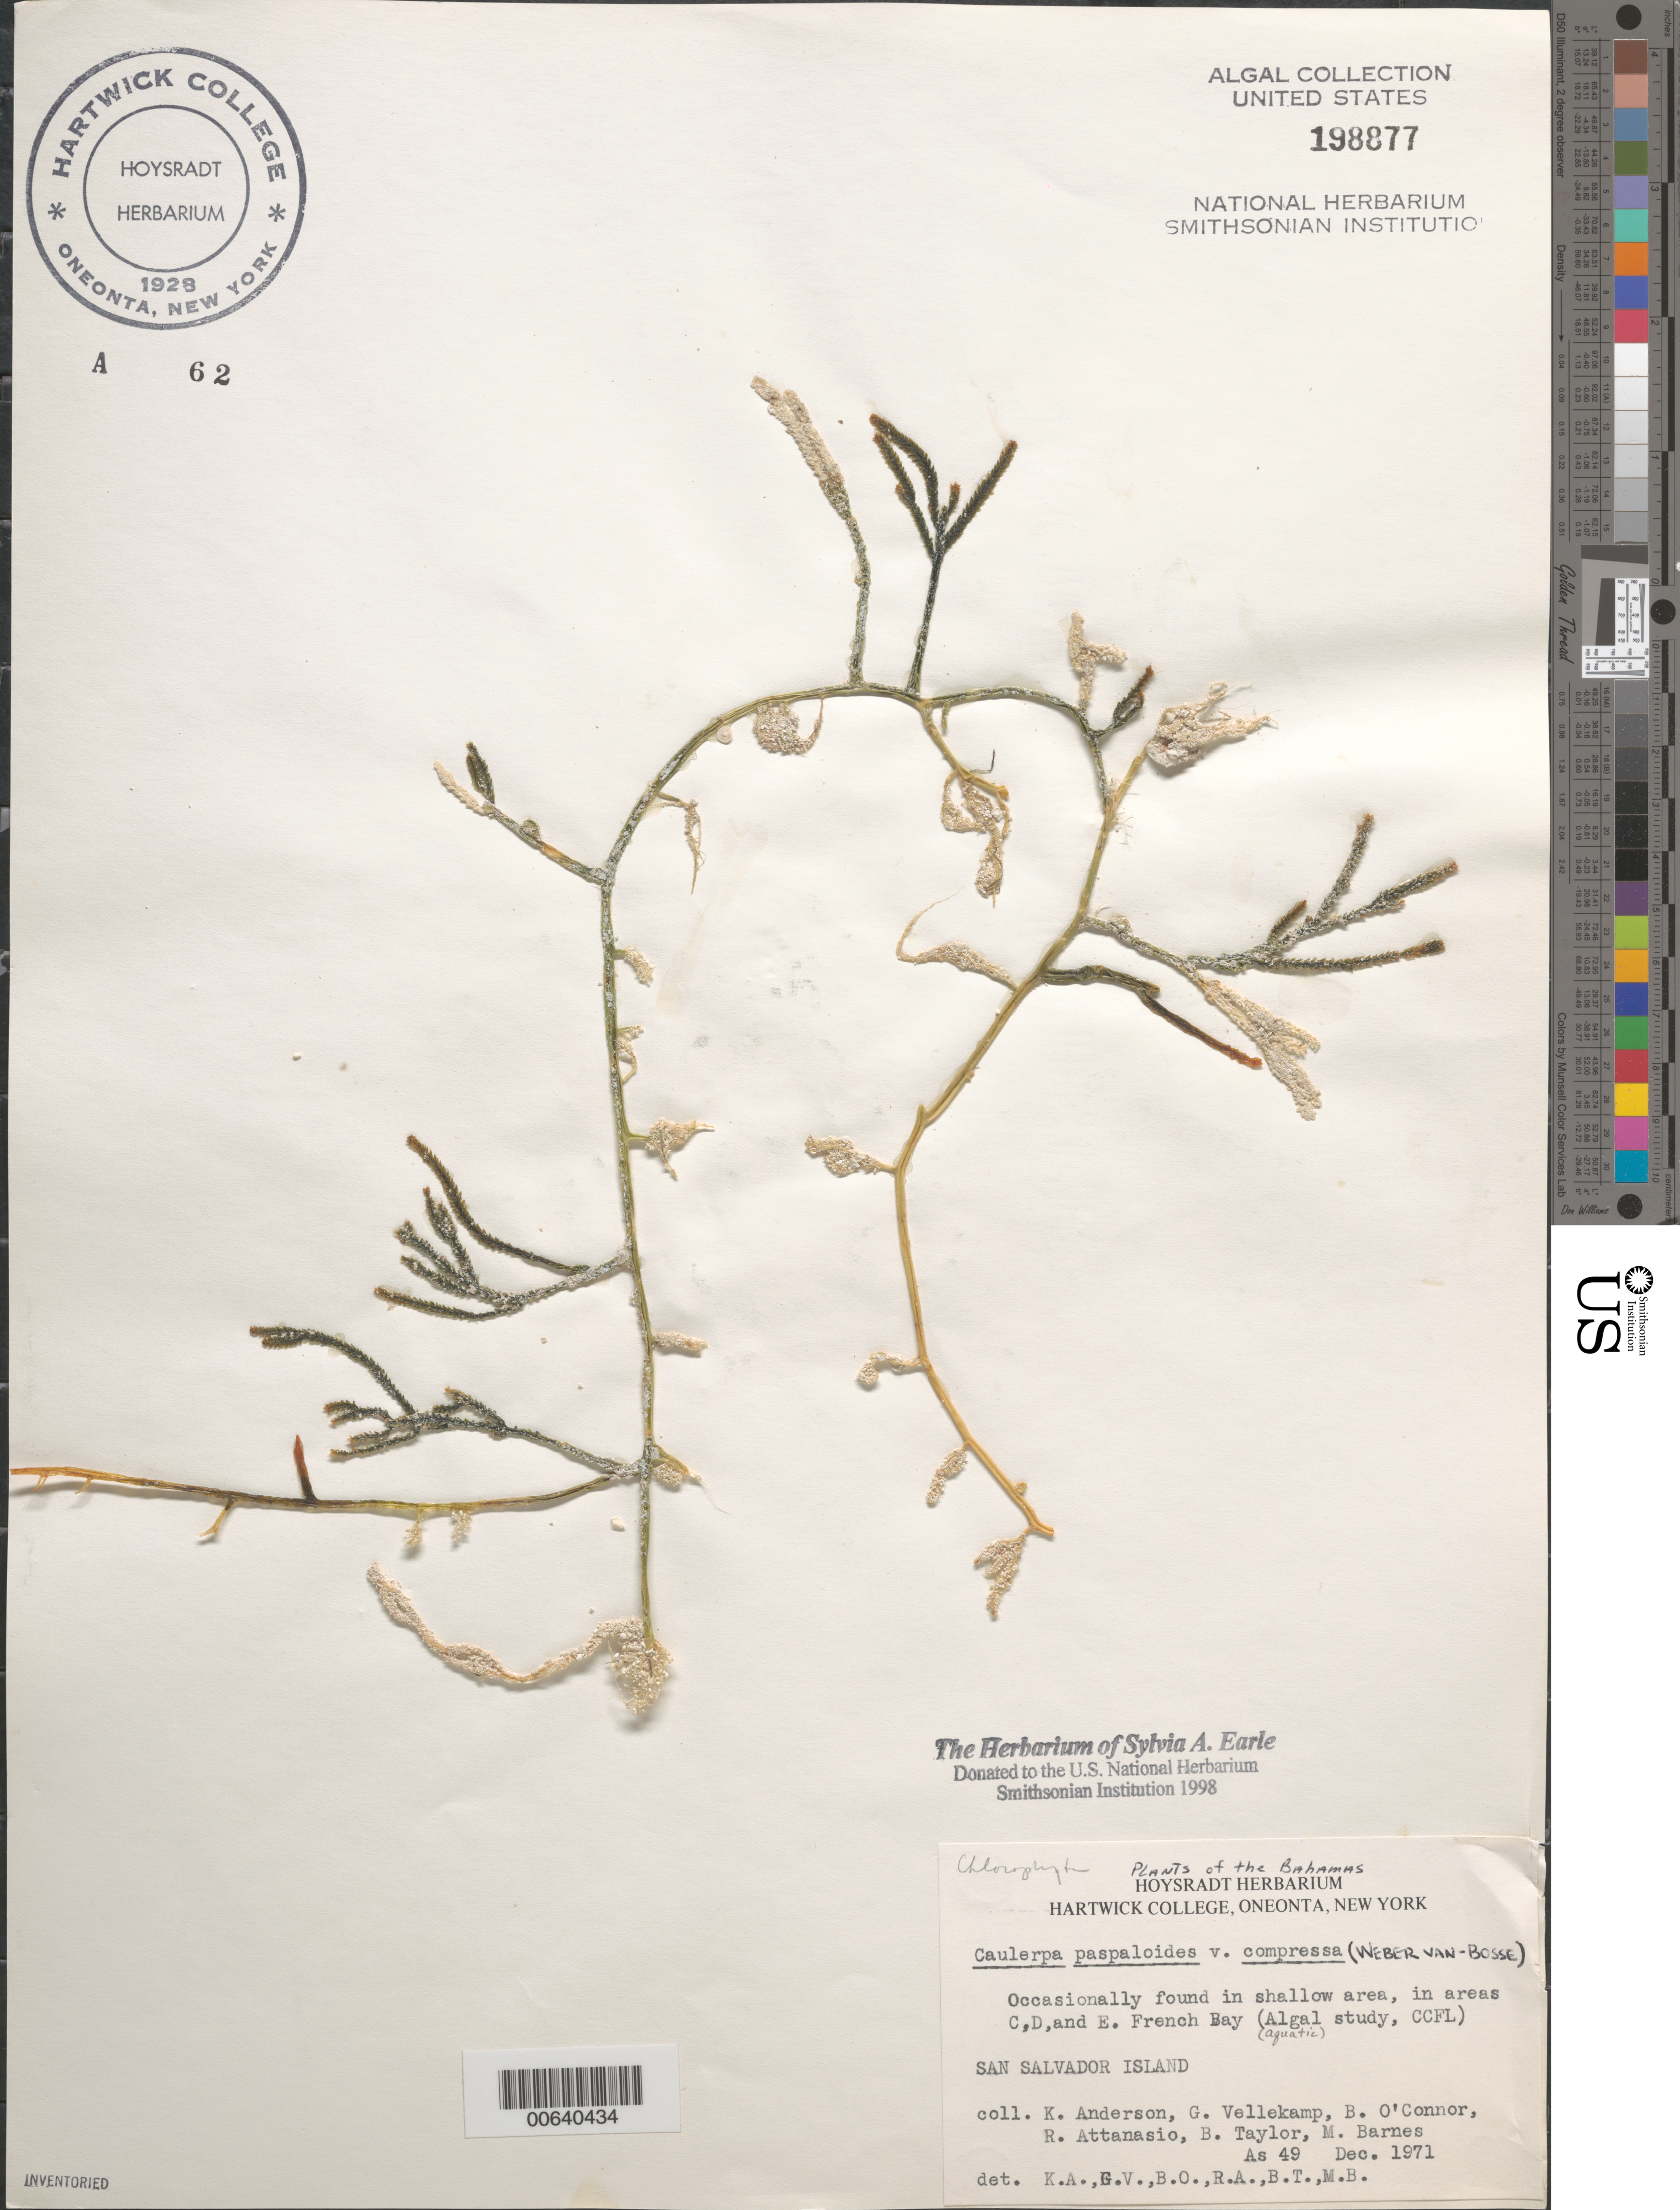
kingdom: Plantae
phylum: Chlorophyta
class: Ulvophyceae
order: Bryopsidales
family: Caulerpaceae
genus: Caulerpa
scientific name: Caulerpa paspaloides var. compressa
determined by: Anderson, K.; et al.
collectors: K. Anderson, G. Vellekamp, B. O'Connor, R. Attanasio, B. Taylor & M. Barnes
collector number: As 49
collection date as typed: Dec 1971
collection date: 1971-12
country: Bahamas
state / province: San Salvador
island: San Salvador Island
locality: French Bay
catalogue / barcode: US 198877